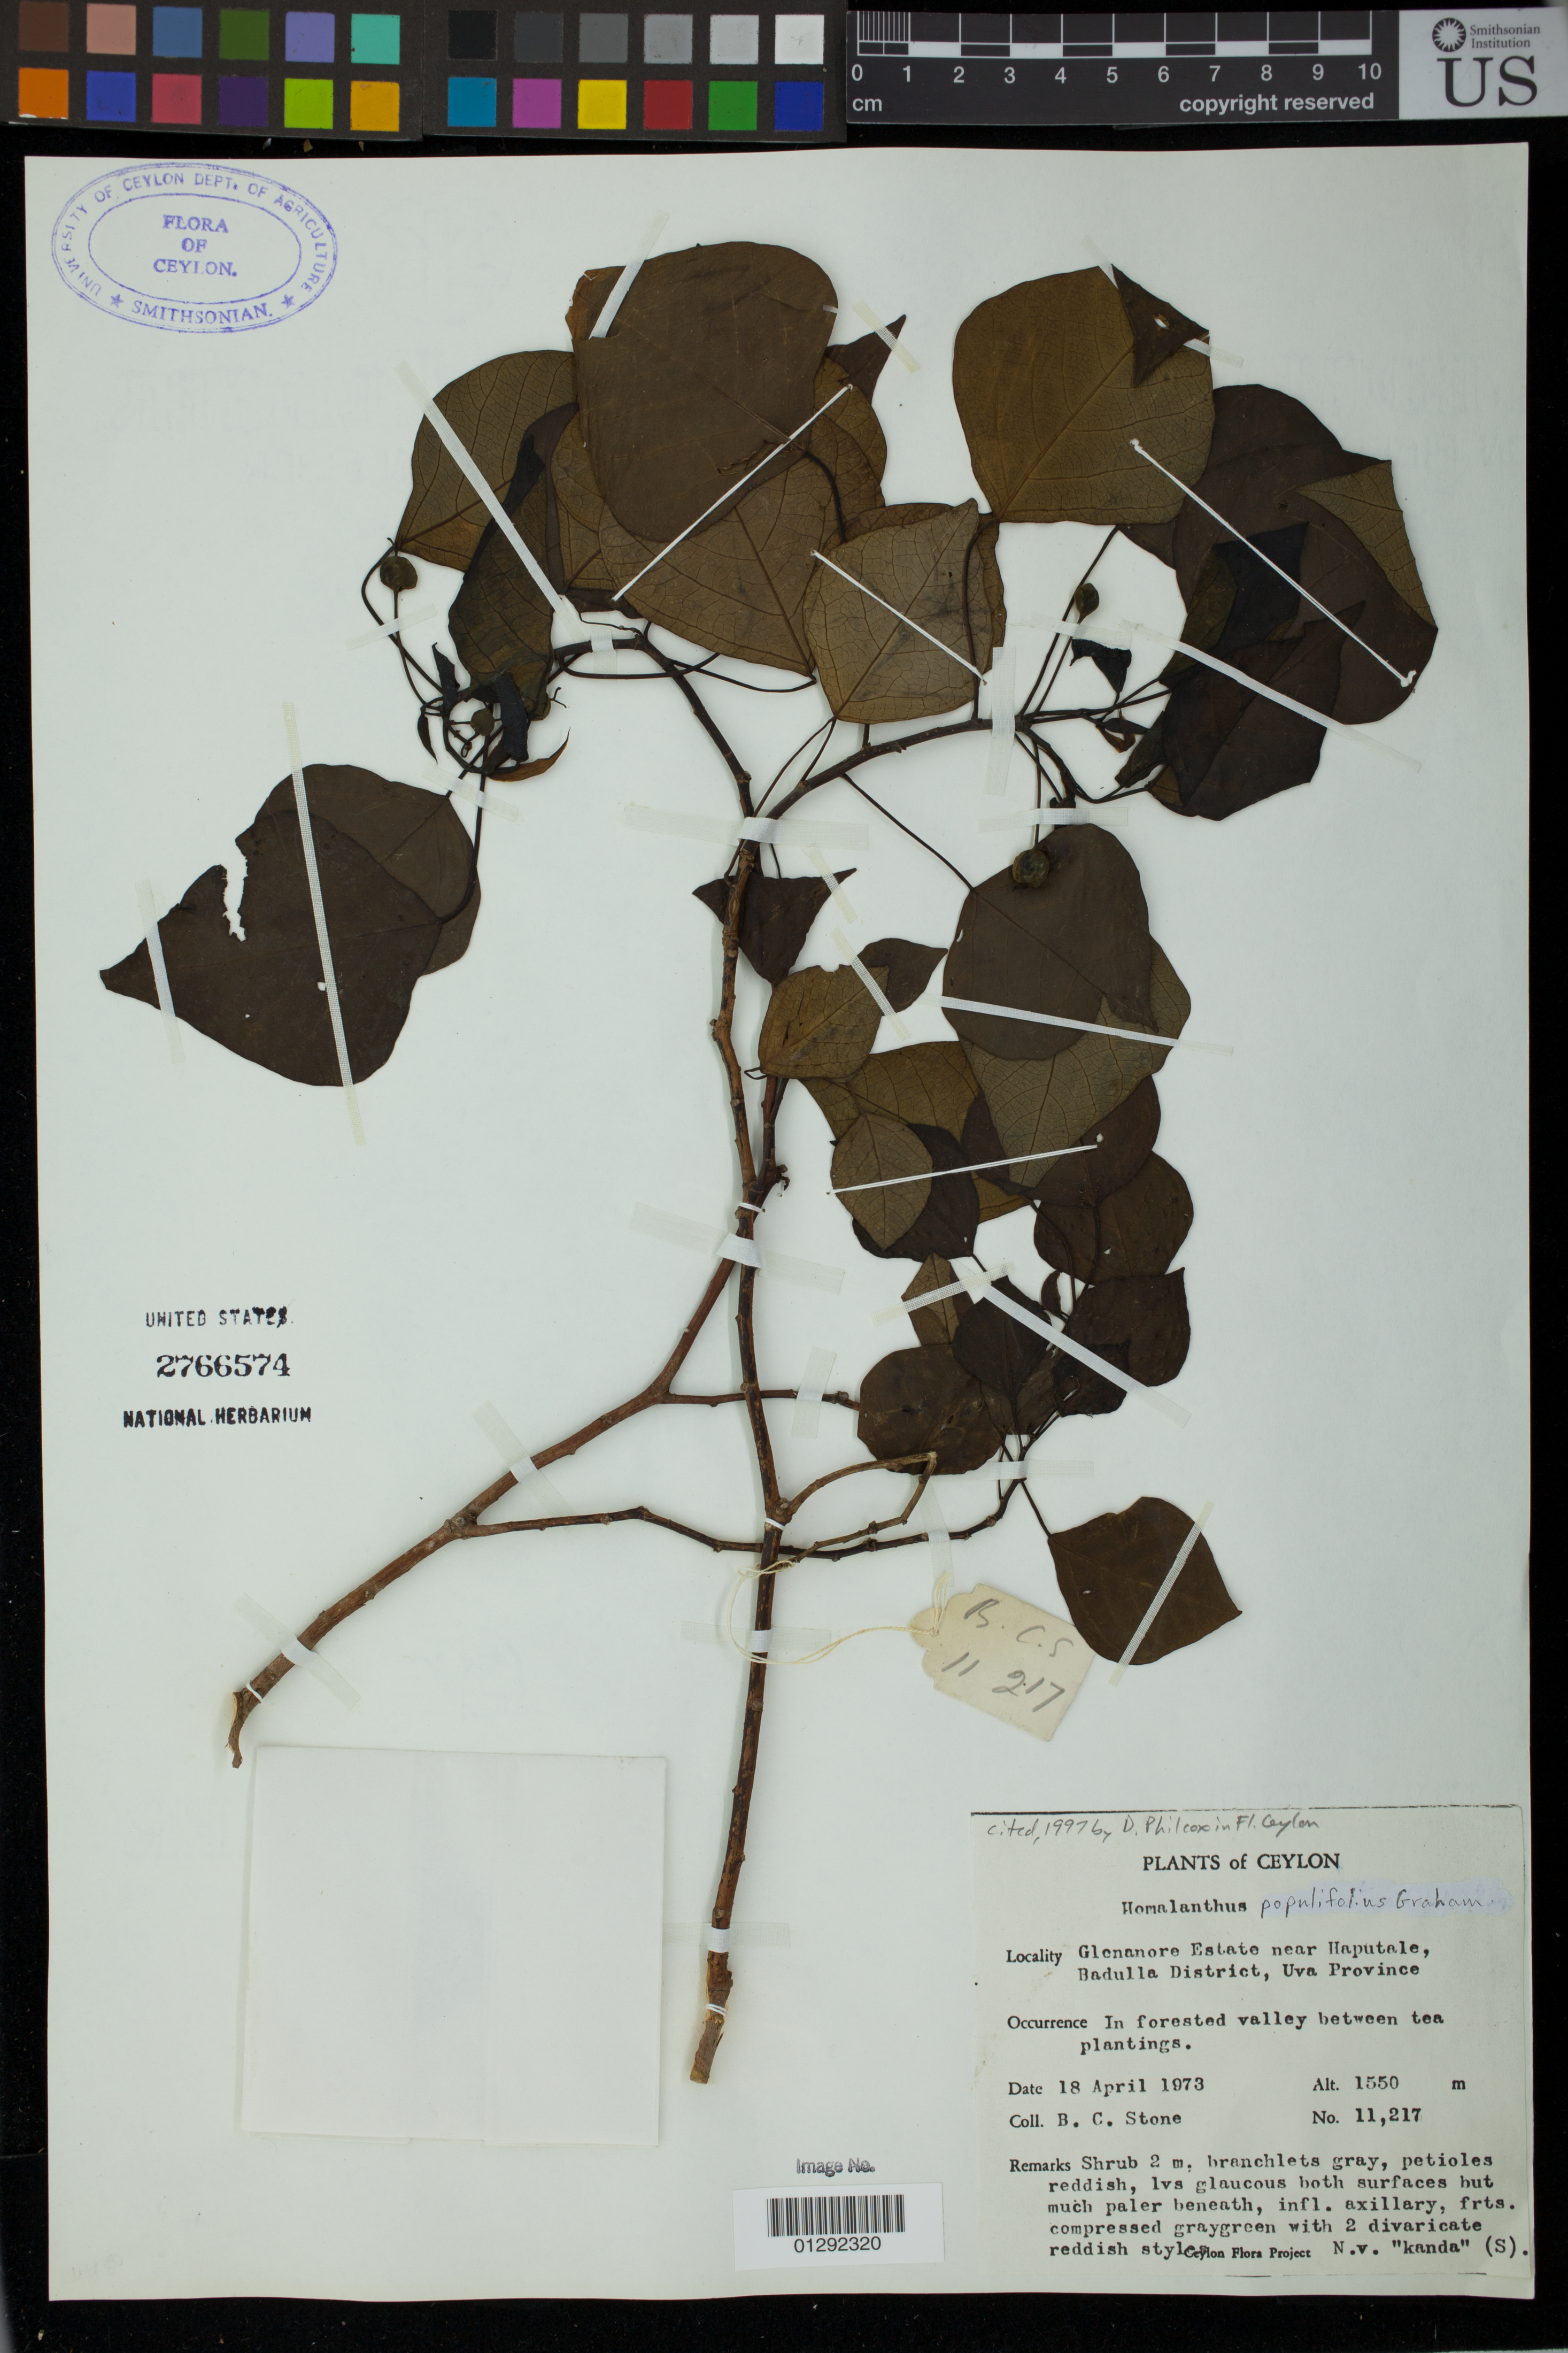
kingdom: Plantae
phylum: Tracheophyta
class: Magnoliopsida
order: Malpighiales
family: Euphorbiaceae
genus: Homalanthus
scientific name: Homalanthus populifolius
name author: Graham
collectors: B. C. Stone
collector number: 11217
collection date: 1973-04-18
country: Sri Lanka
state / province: Uva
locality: Ceylon. Glenanore Estate near Haputale, Hadulla District.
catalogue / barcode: US 2766574